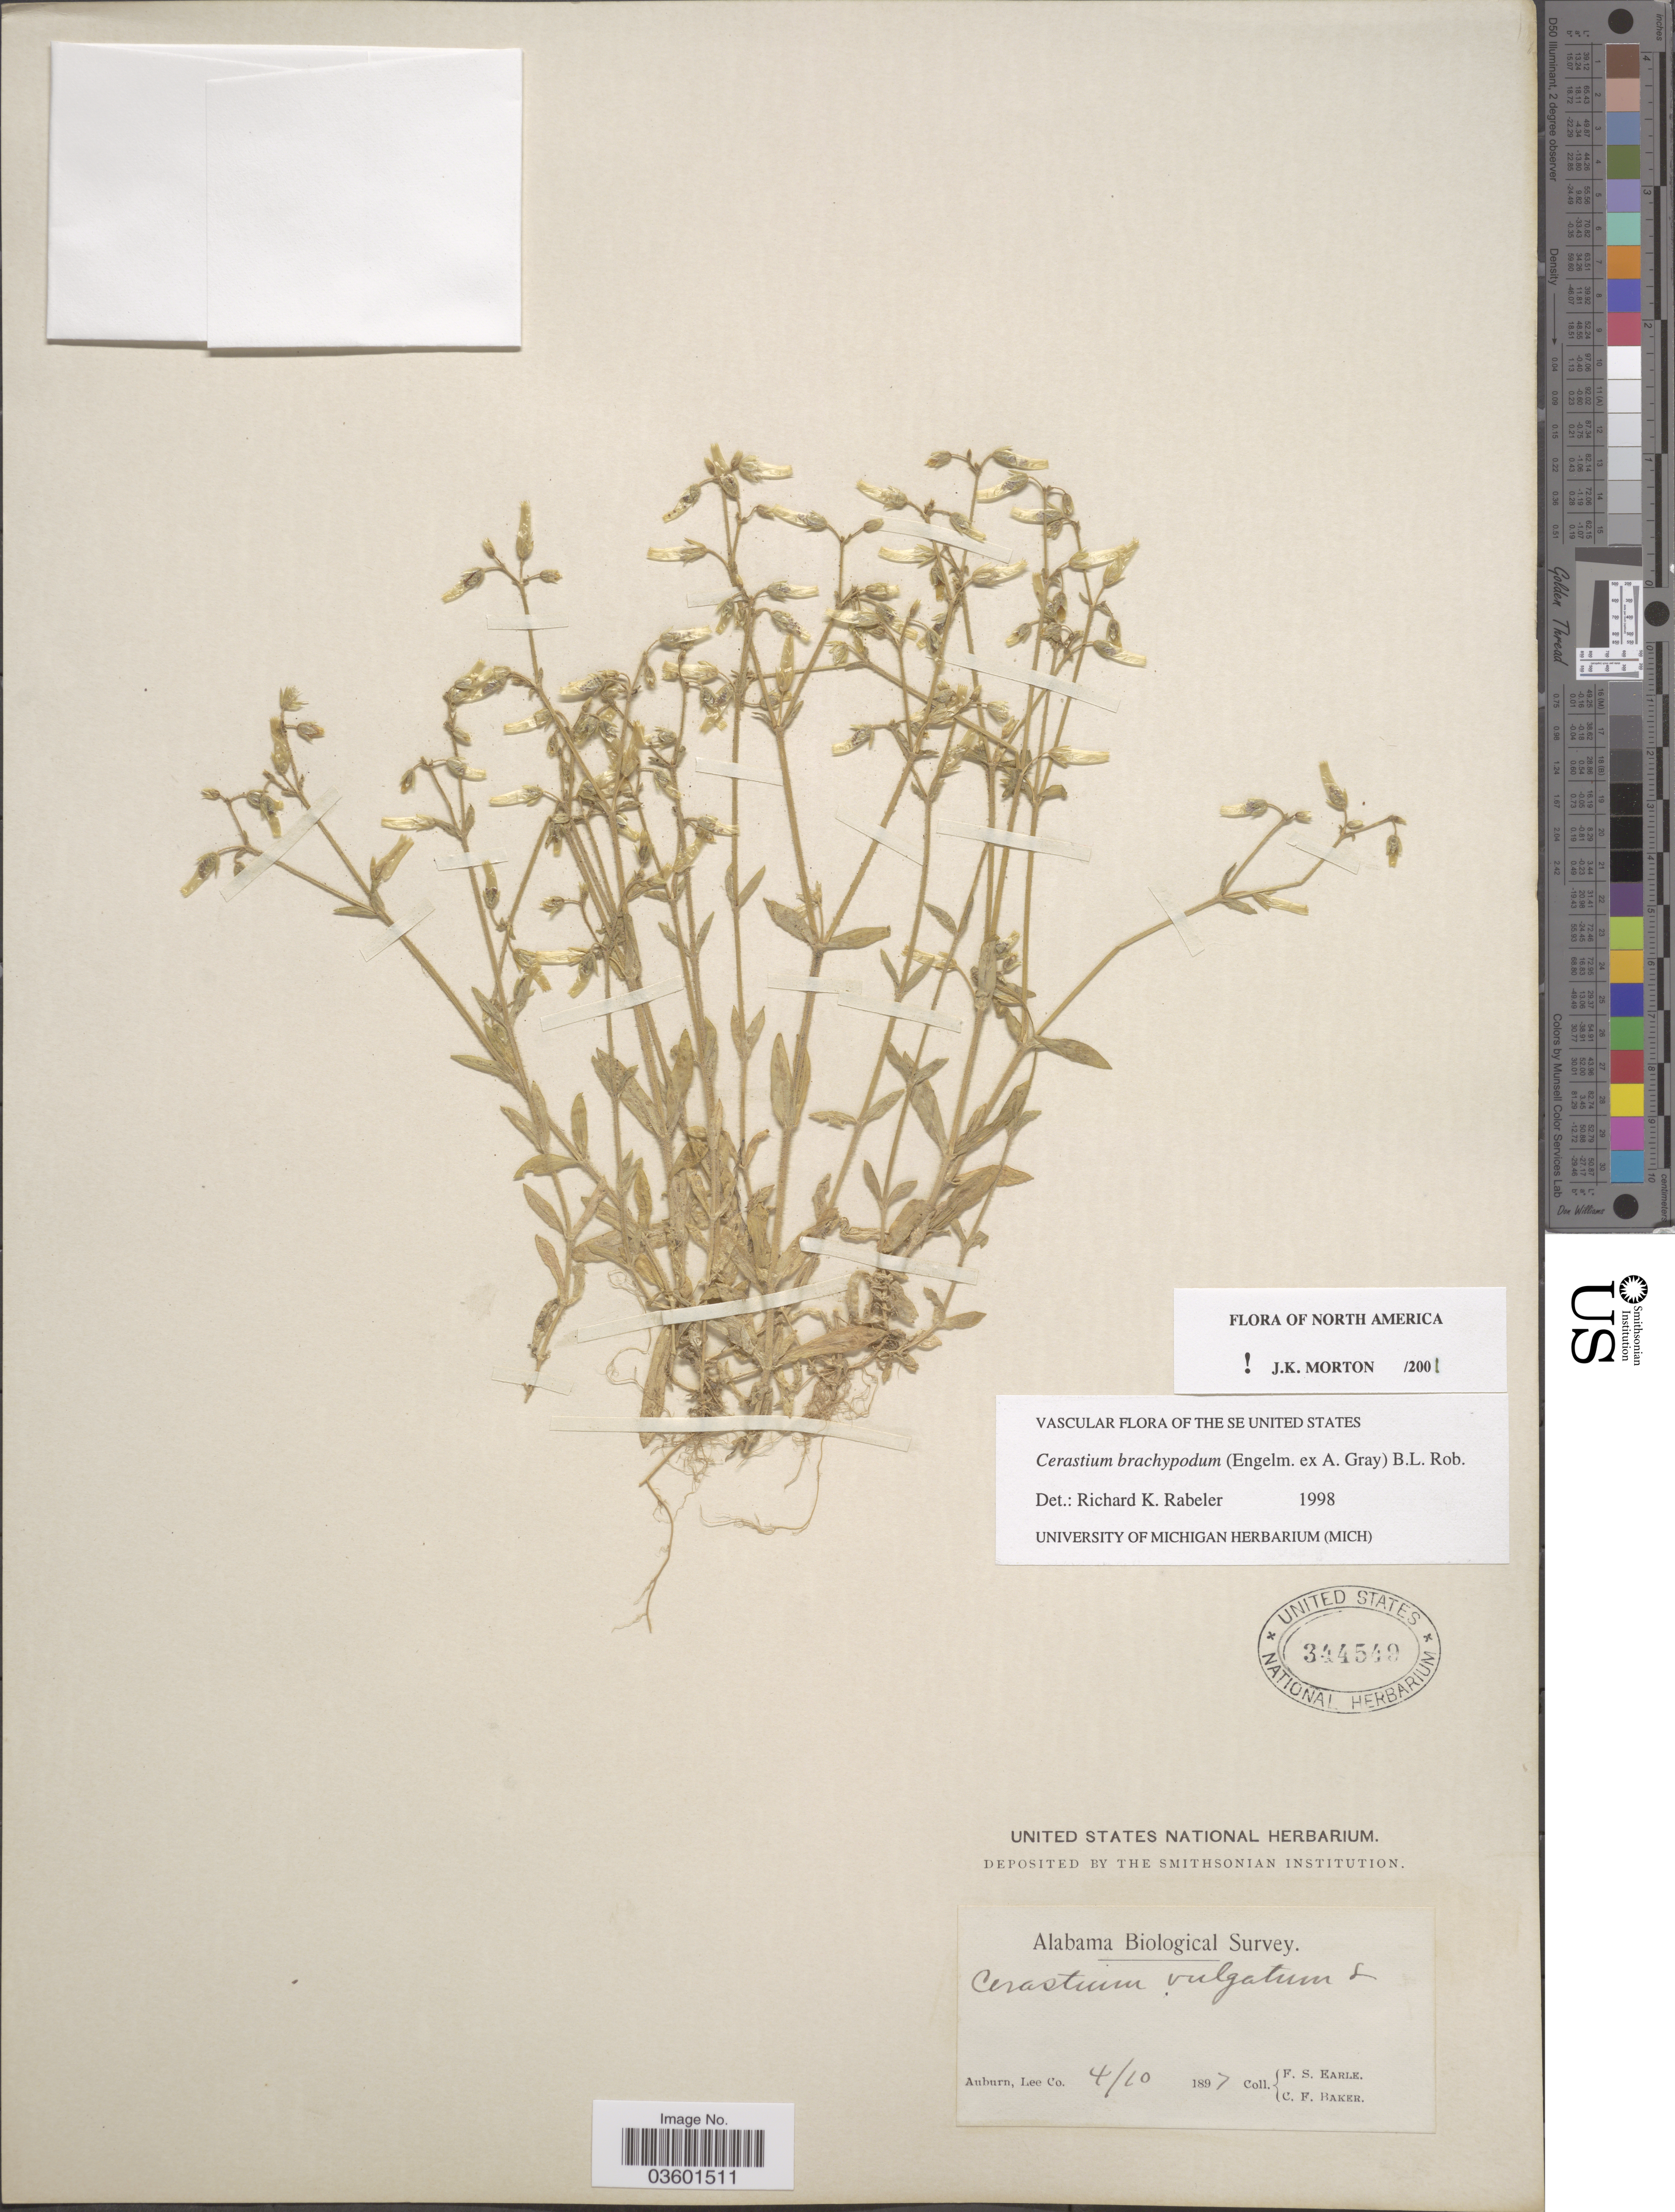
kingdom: Plantae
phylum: Tracheophyta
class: Magnoliopsida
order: Caryophyllales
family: Caryophyllaceae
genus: Cerastium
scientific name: Cerastium brachypodum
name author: (Engelm. ex A. Gray) B.L. Rob.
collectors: F. S. Earle & C. F. Baker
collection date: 1897-04-10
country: United States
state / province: Alabama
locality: Auburn, Lee Co.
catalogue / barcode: US 344549